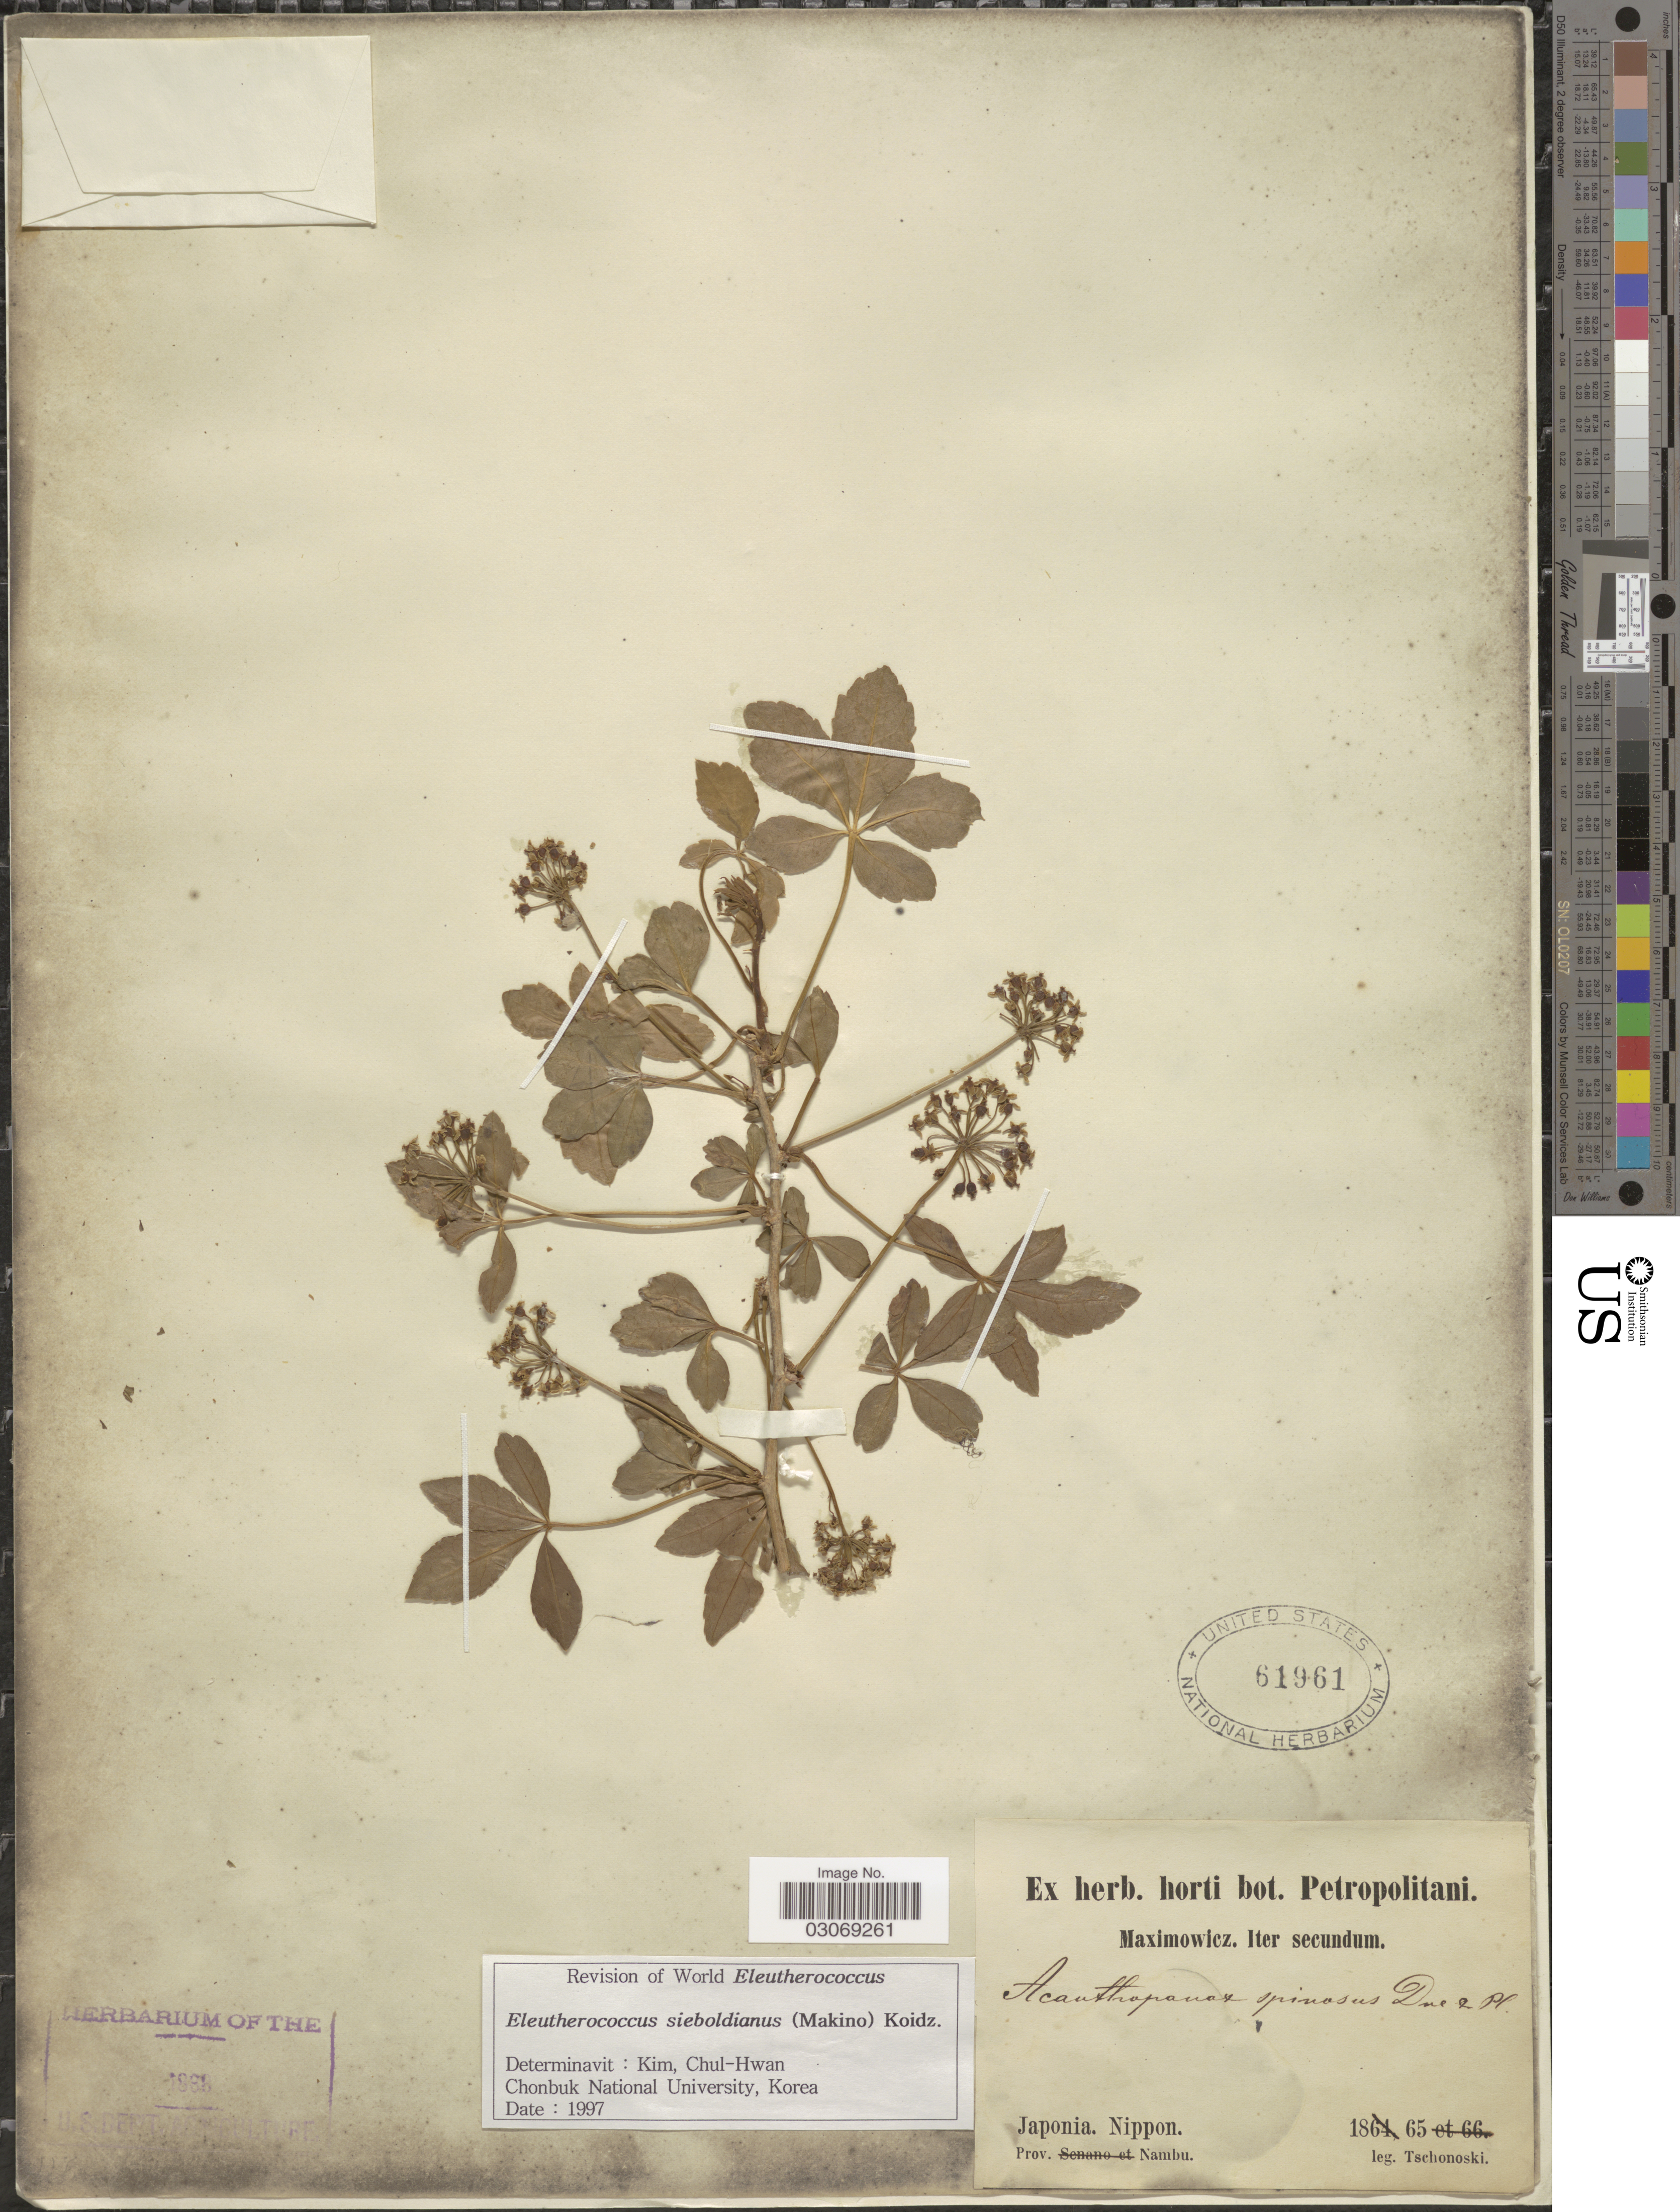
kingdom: Plantae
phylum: Tracheophyta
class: Magnoliopsida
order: Apiales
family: Araliaceae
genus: Eleutherococcus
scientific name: Eleutherococcus sieboldianus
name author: (Makino) Koidz.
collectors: -. Tschonoski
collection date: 1865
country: Japan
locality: Nippon. Prov. Nambu.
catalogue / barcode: US 61961